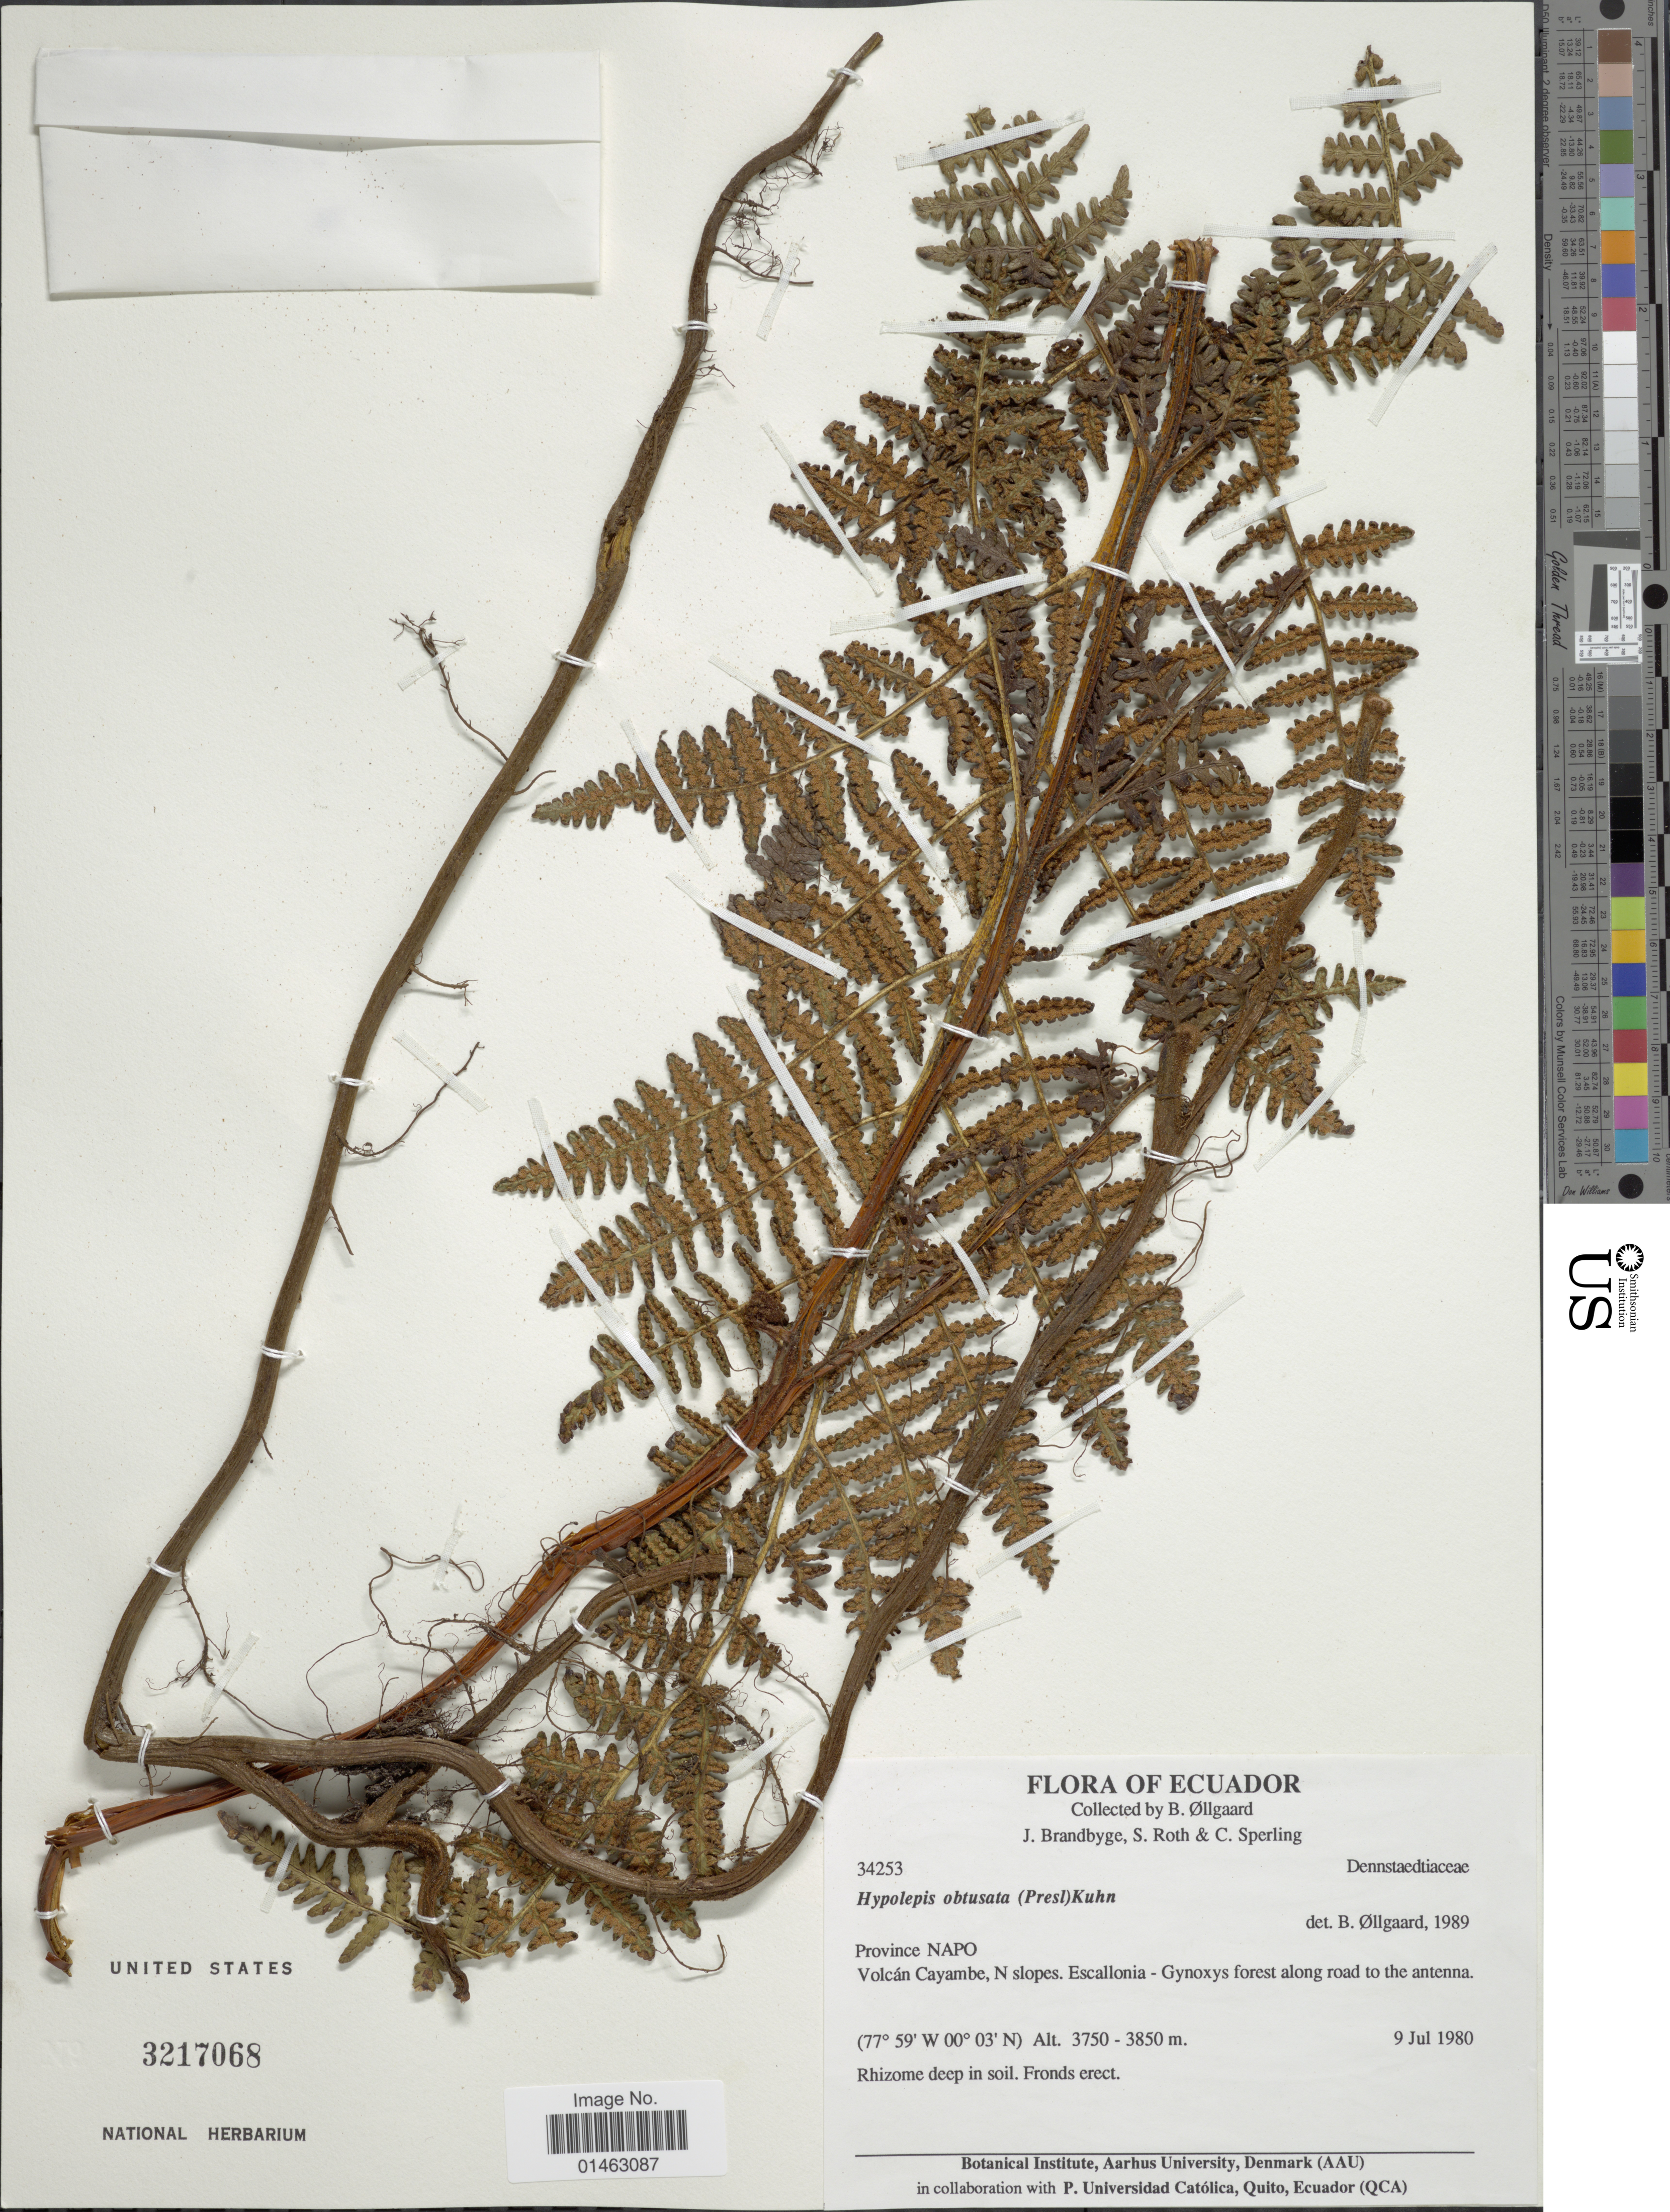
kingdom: Plantae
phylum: Tracheophyta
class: Polypodiopsida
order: Polypodiales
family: Dennstaedtiaceae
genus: Hypolepis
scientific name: Hypolepis obtusata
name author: (C. Presl) Hieron.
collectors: J. Brandbyge, S. Roth & C. Sperling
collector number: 34253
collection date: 1980-07-09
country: Ecuador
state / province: Napo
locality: Volcán Cayambe, N slopes. Escallonia - Gynoxys forest along road to the antenna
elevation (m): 3750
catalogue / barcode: US 3217068